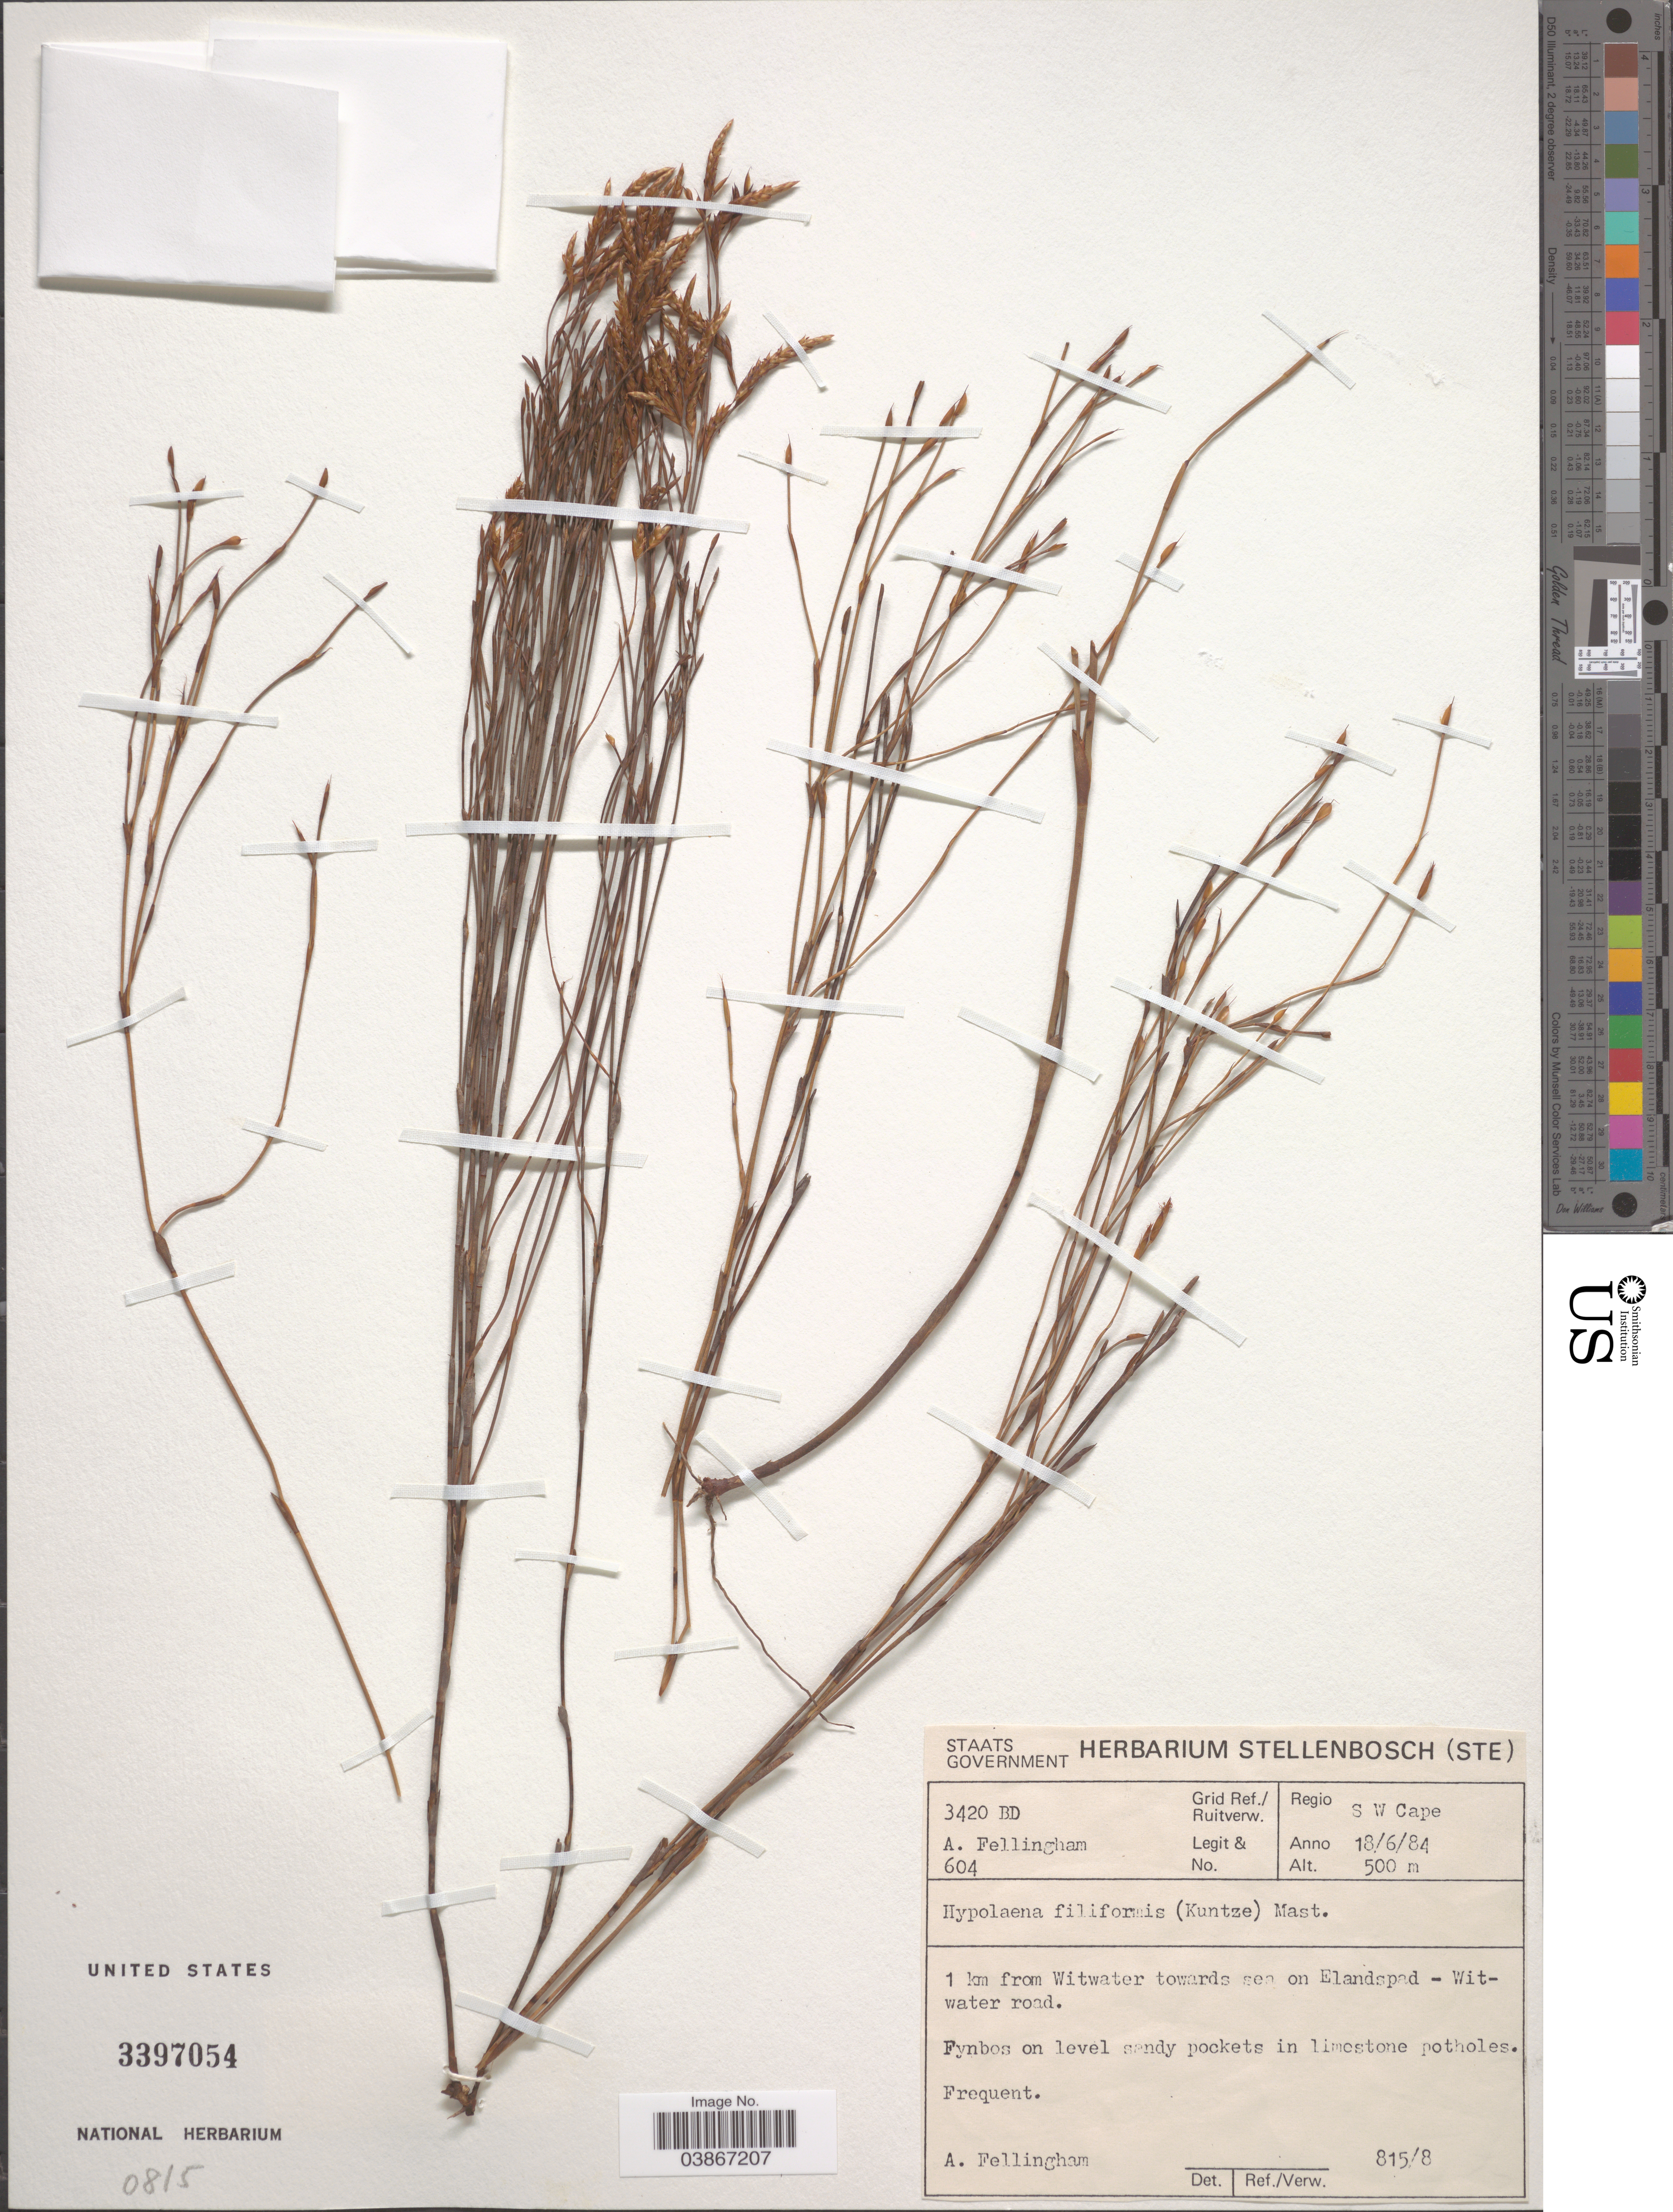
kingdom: Plantae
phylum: Tracheophyta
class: Liliopsida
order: Poales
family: Restionaceae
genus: Hypolaena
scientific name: Hypolaena filiformis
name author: Mast.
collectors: A. Fellingham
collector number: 604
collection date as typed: Transcribed d/m/y: 18/6/84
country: South Africa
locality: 3420 BD Grid Ref./Ruitverw. Regio S W Cape. 1 km from Witwater towards sea on Elandspad - Wit - water road.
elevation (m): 500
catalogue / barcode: US 3397054